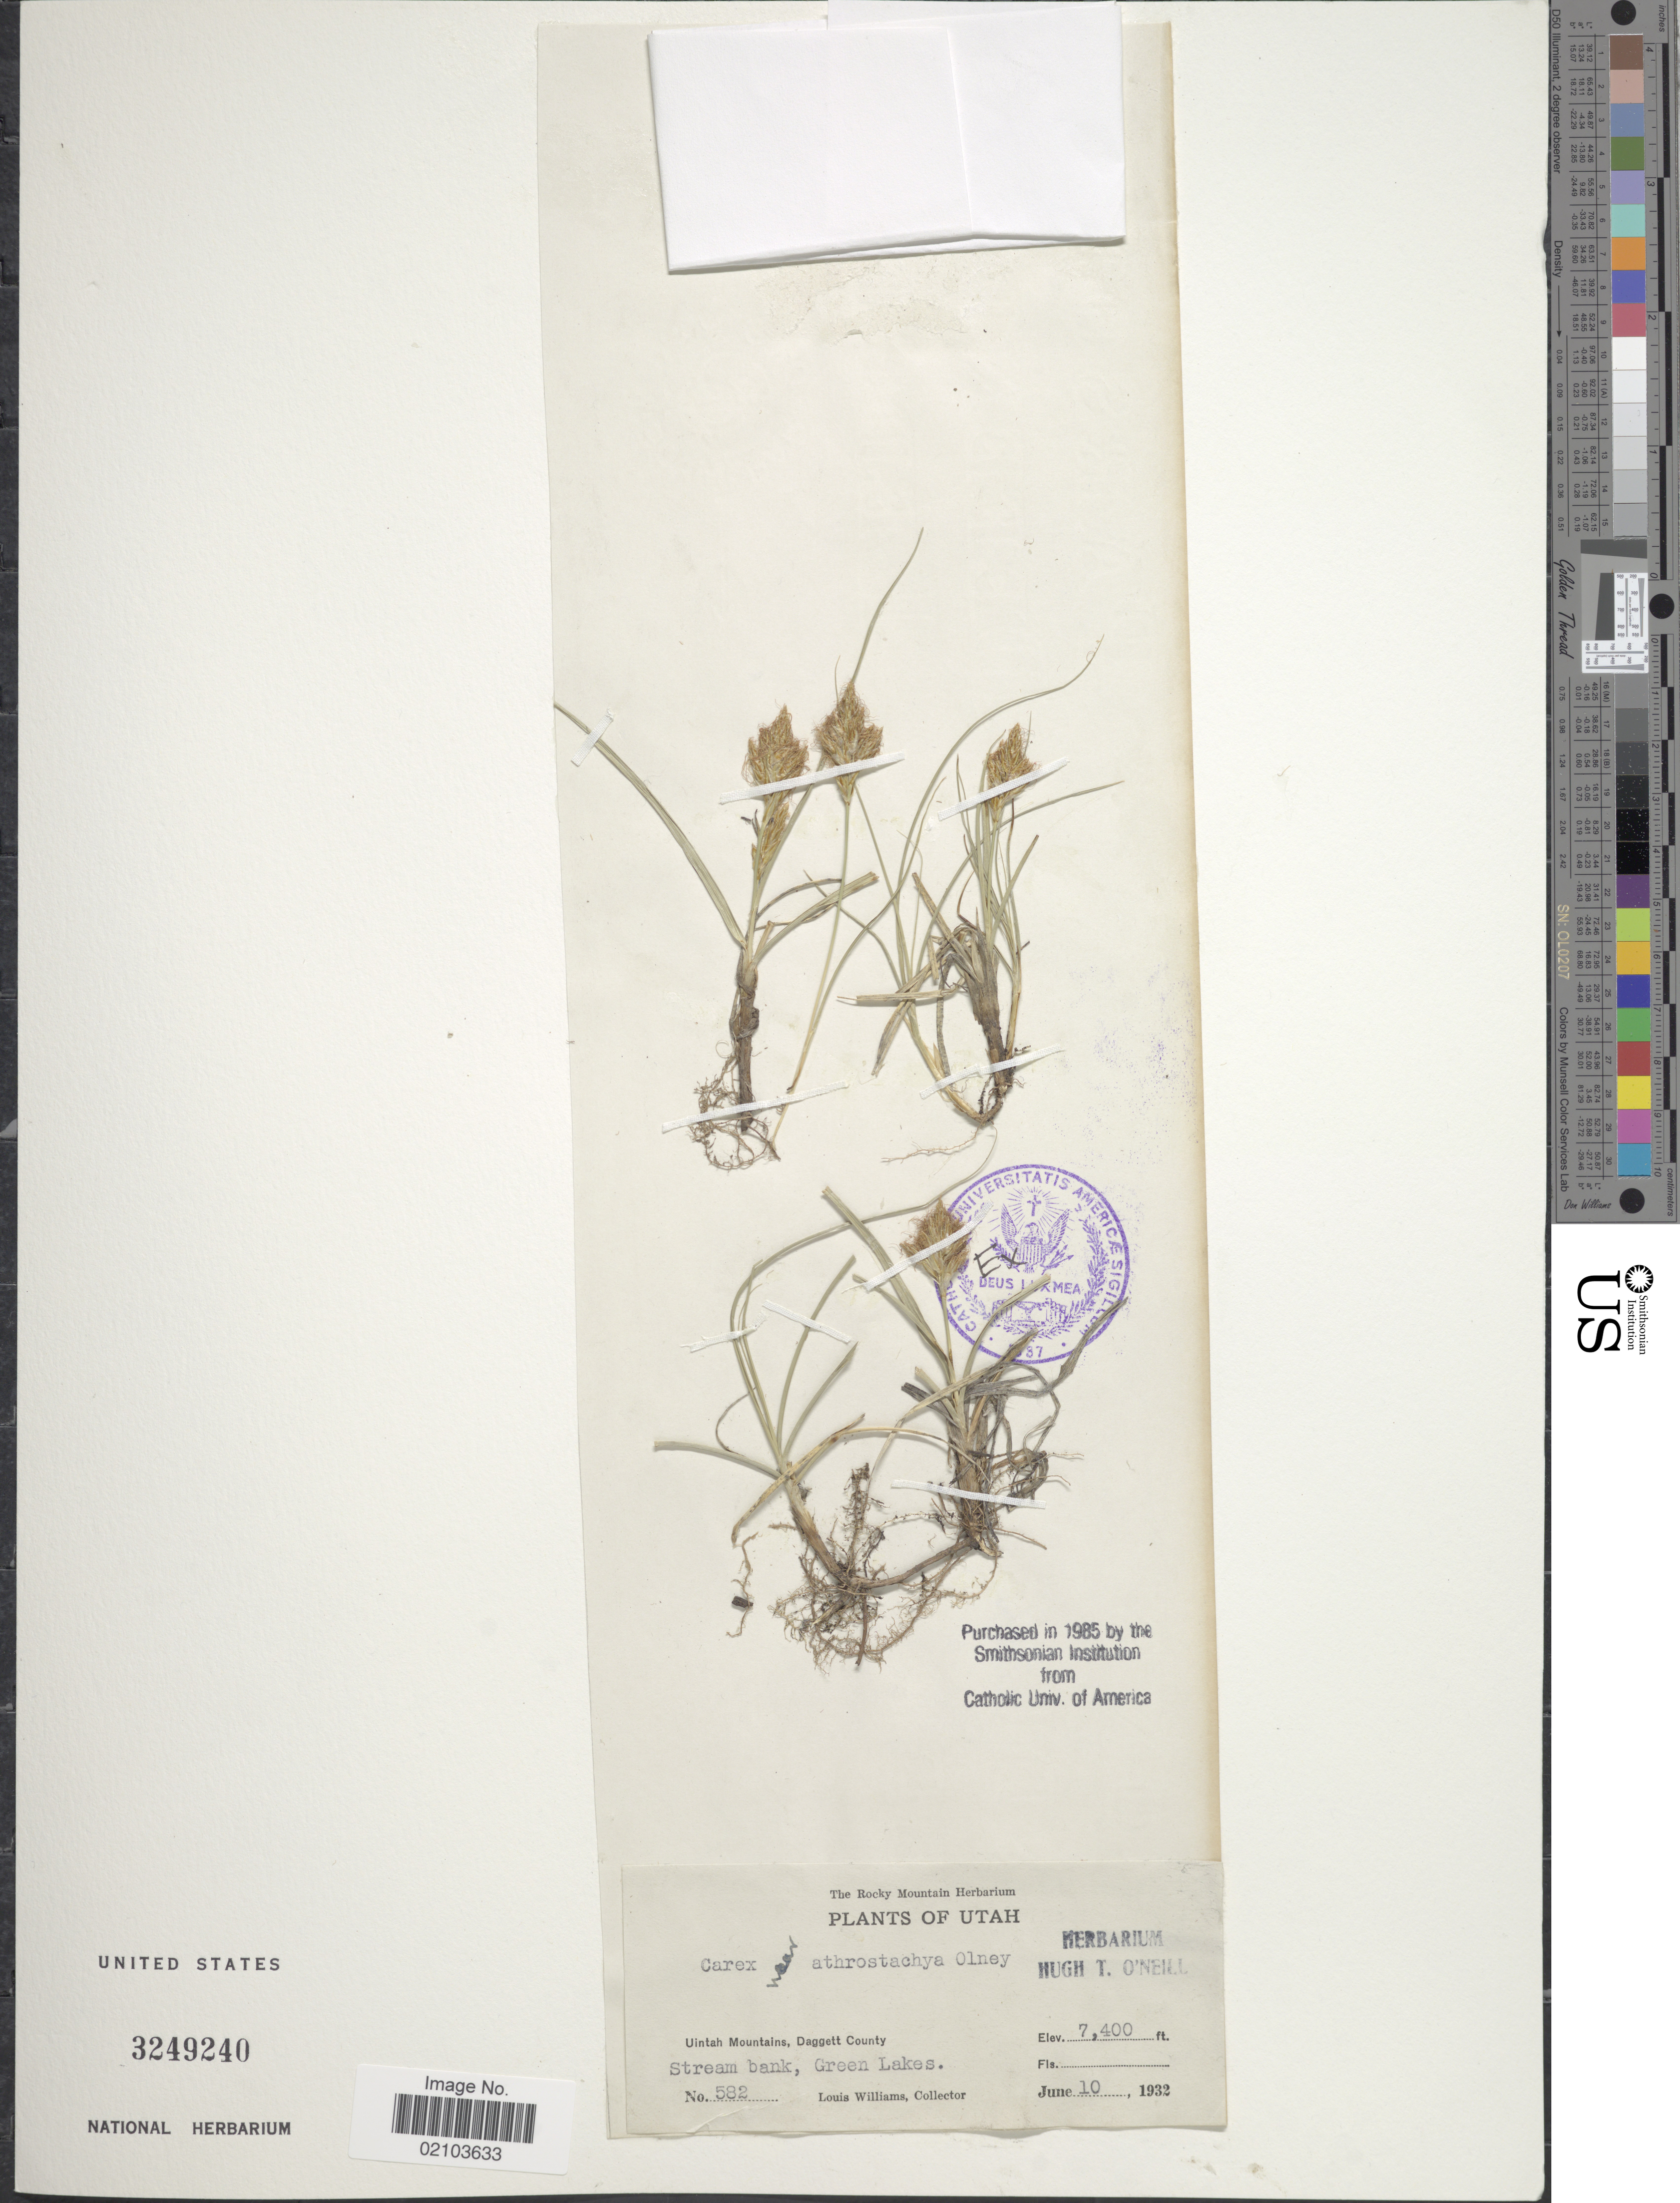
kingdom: Plantae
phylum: Tracheophyta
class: Liliopsida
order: Poales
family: Cyperaceae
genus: Carex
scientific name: Carex athrostachya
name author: Olney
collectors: L. G. Williams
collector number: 582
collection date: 1932-06-10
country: United States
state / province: Utah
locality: Uintah Mountains, Daggett County. Stream bank, Green Lakes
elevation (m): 2256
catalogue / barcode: US 3249240